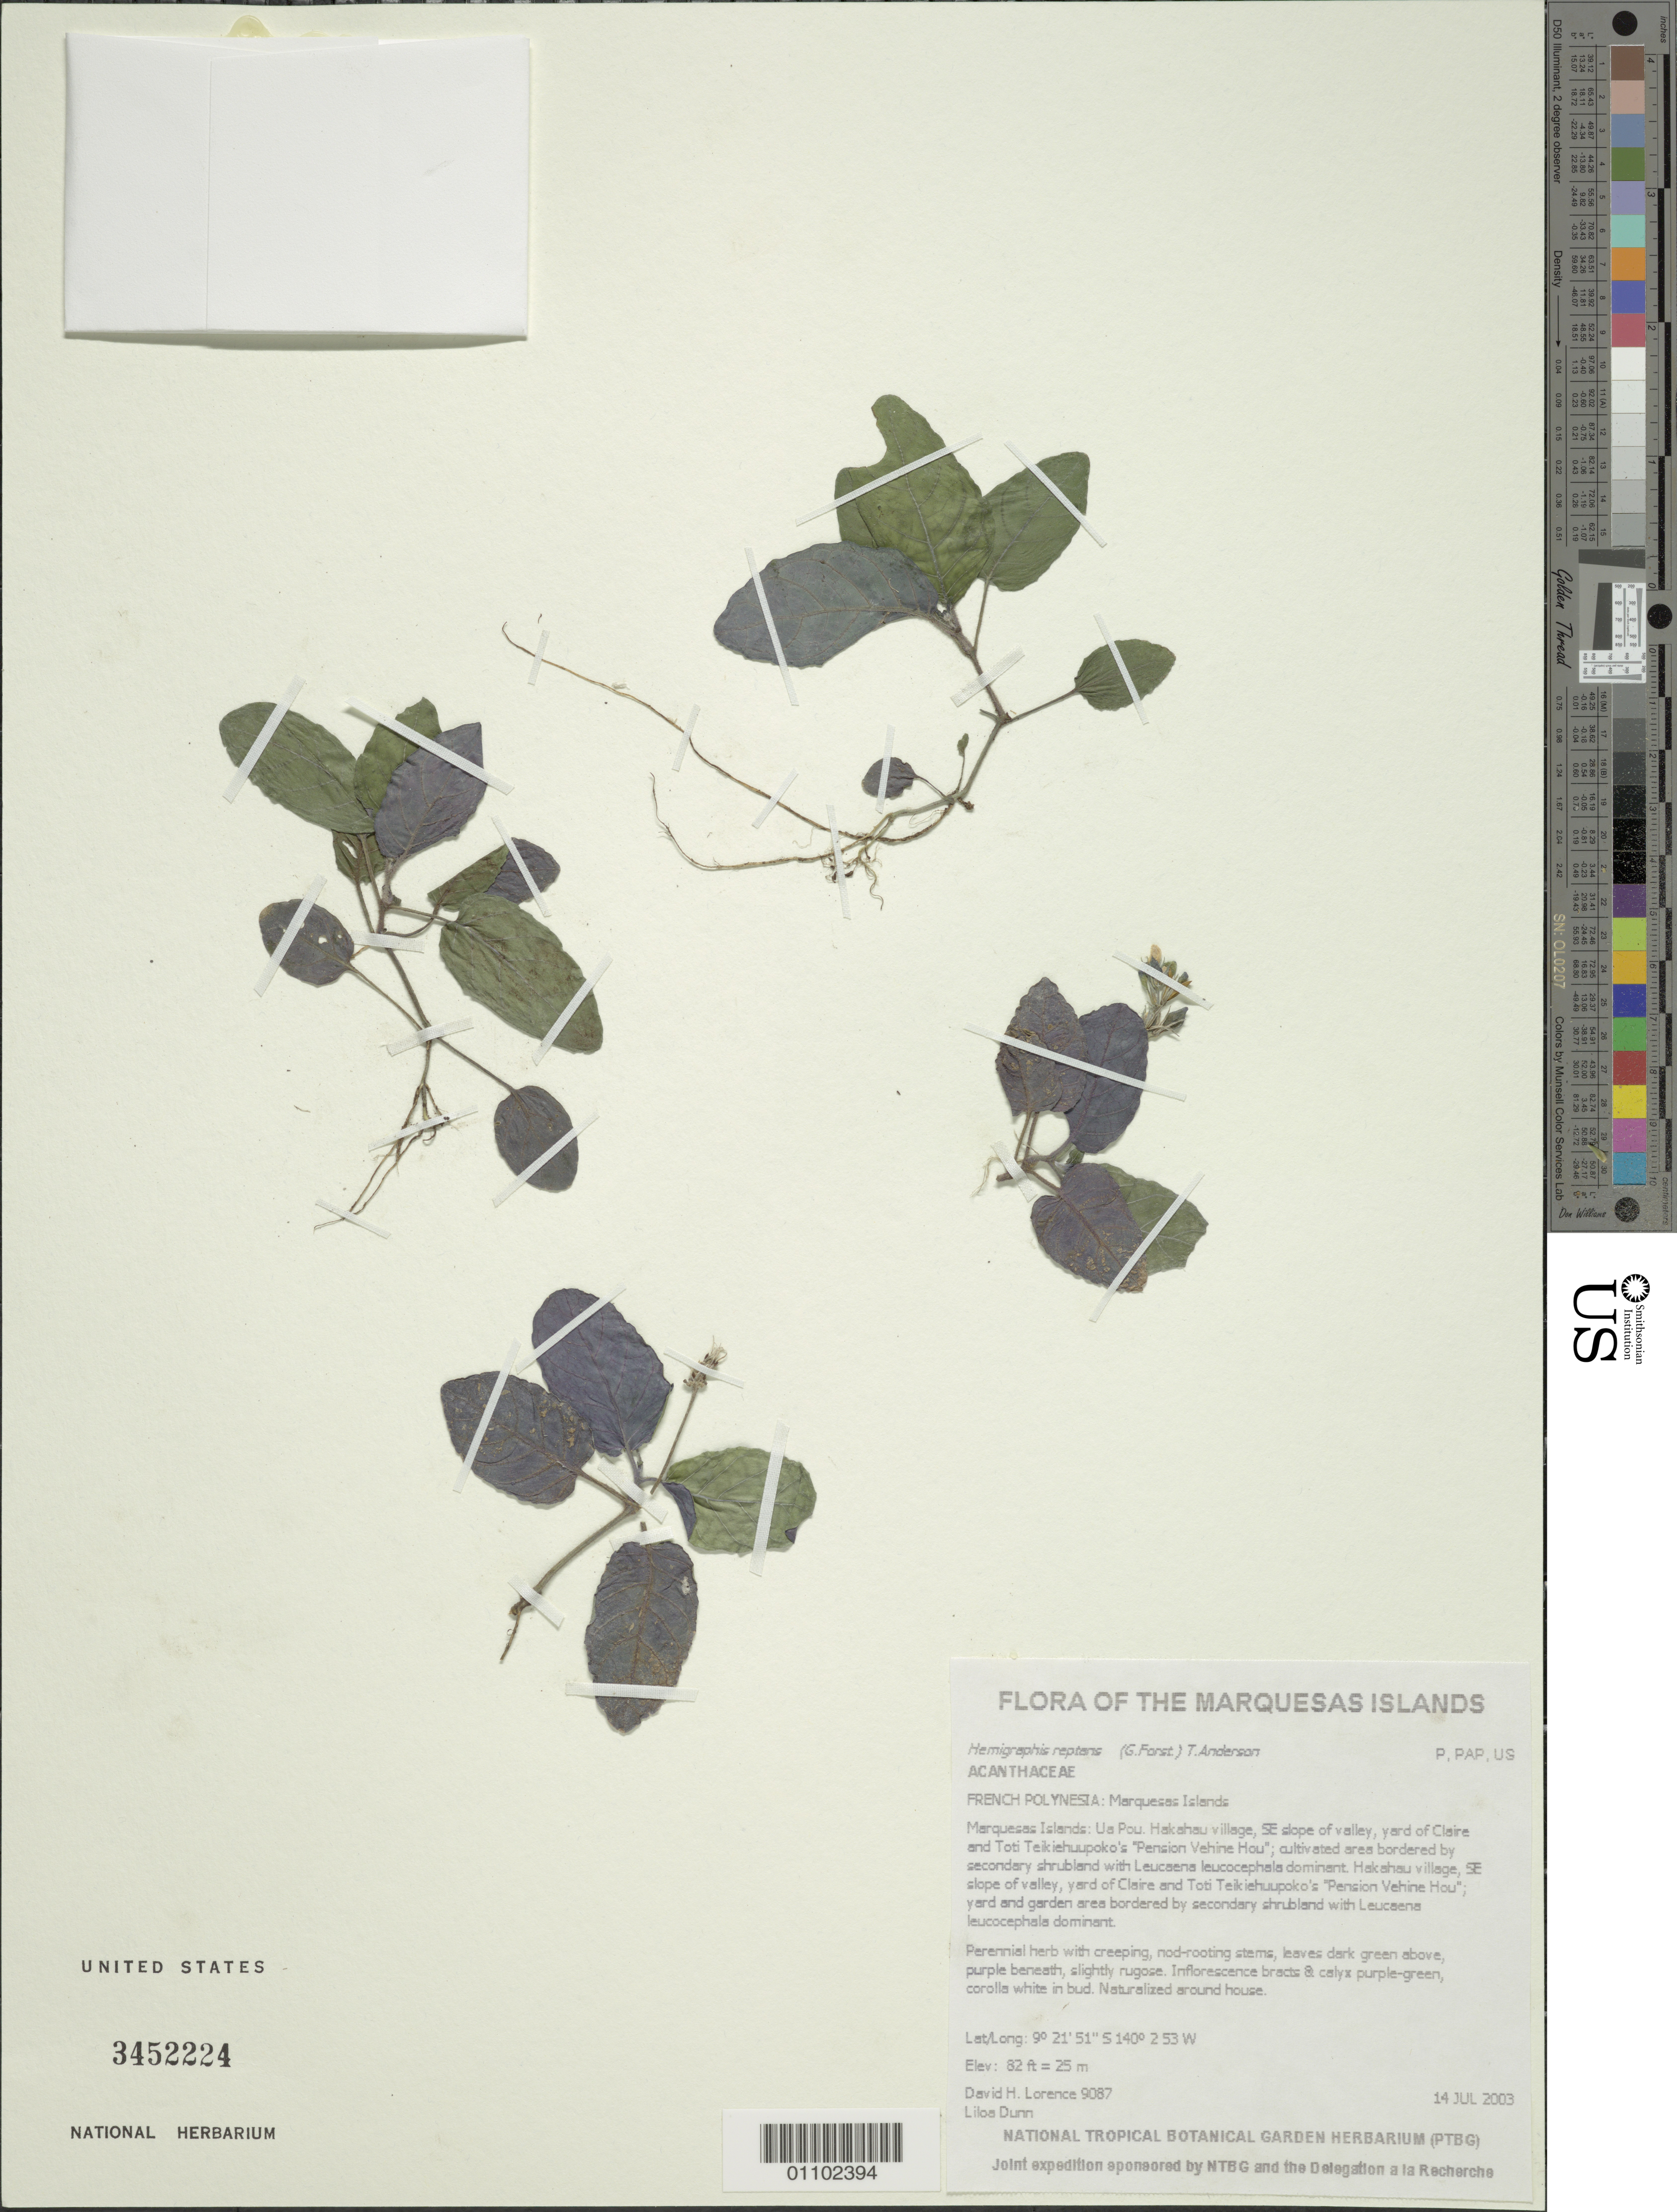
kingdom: Plantae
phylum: Tracheophyta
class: Magnoliopsida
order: Lamiales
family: Acanthaceae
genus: Strobilanthes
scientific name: Strobilanthes reptans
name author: (G. Forst.) Moylan ex Y.F. Deng & J.R.I. Wood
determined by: Wagner, W. L., (BOT), Smithsonian Institution - National Museum of Natural History (UNITED STATES)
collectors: D. Lorence & L. Dunn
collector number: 9087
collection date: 2003-07-14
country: French Polynesia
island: Ua Pou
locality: Hakahau village, SE slope of valley, yard of Claire and Toti Teikiehuupoko's "Pension Vehine Hou"; cultivated area bordered by secondary shrubland with Leucaena leucocephala dominant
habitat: Yard and garden area bordered by secondary shrubland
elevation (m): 25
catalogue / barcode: US 3452224